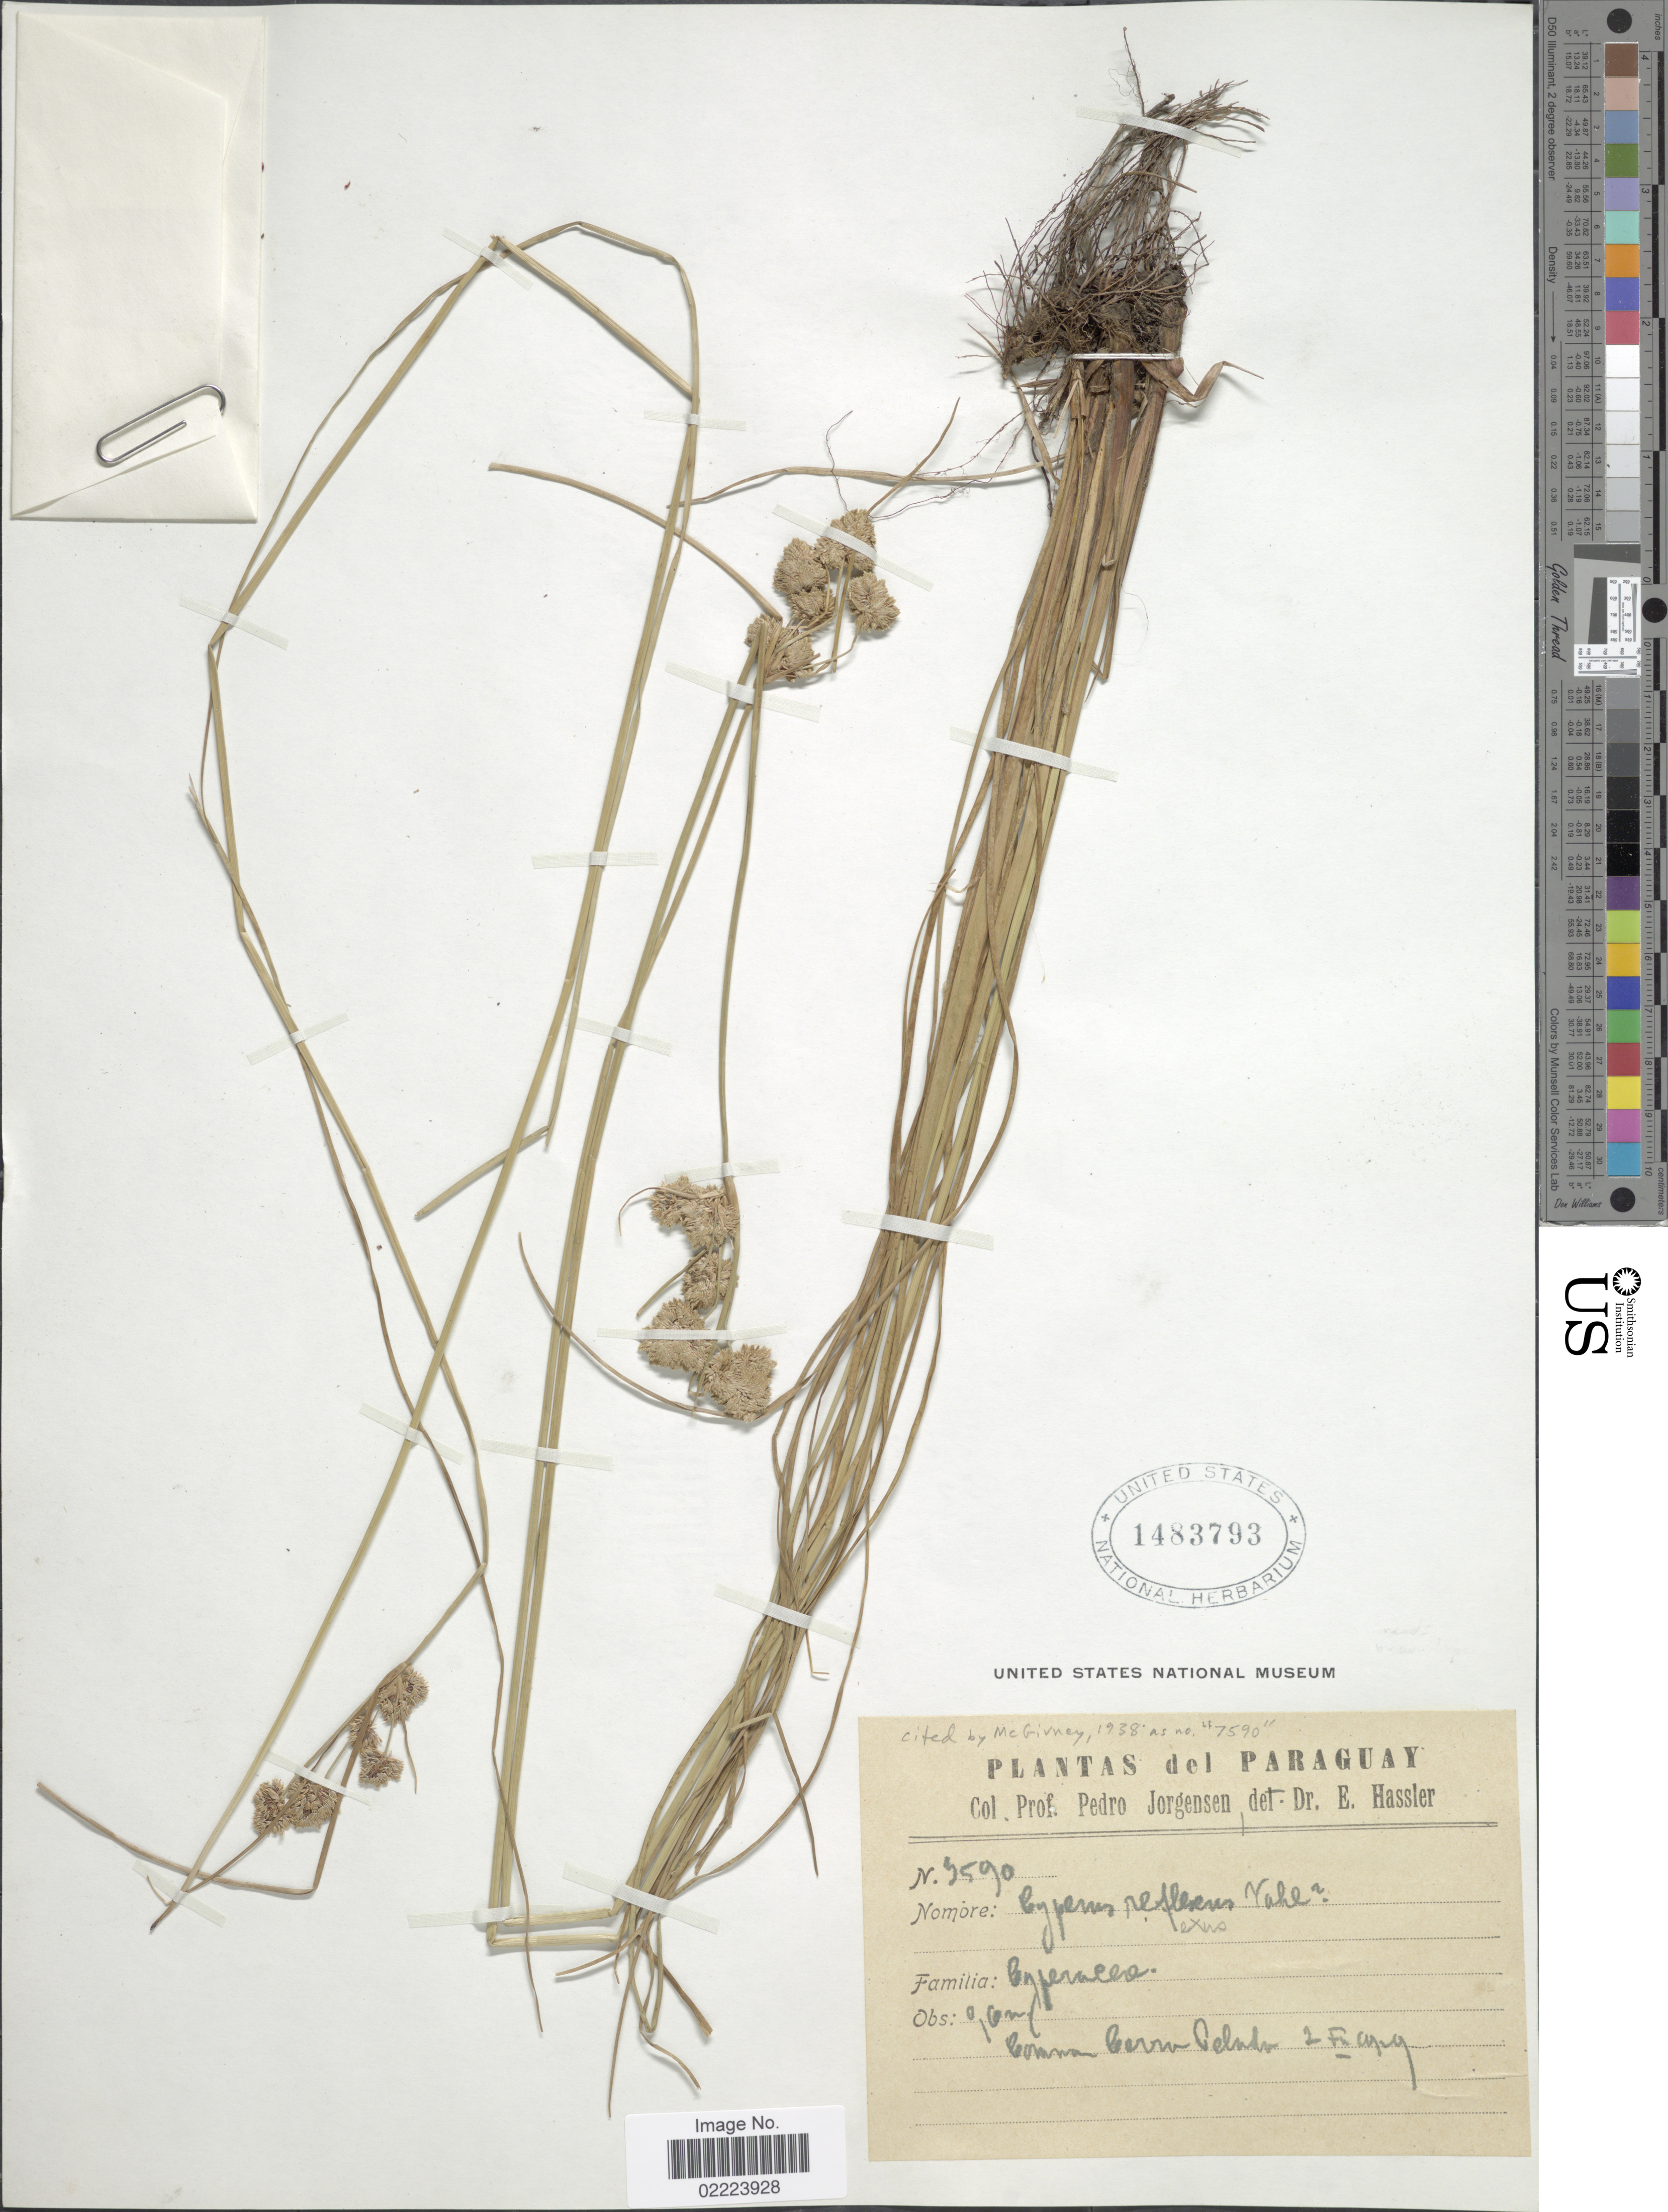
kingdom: Plantae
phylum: Tracheophyta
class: Liliopsida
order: Poales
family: Cyperaceae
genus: Cyperus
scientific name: Cyperus reflexus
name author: Vahl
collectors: P. Jörgensen & E. Hassler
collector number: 3590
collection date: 1919-02-02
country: Paraguay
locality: Cerro Pelado.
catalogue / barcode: US 1483793